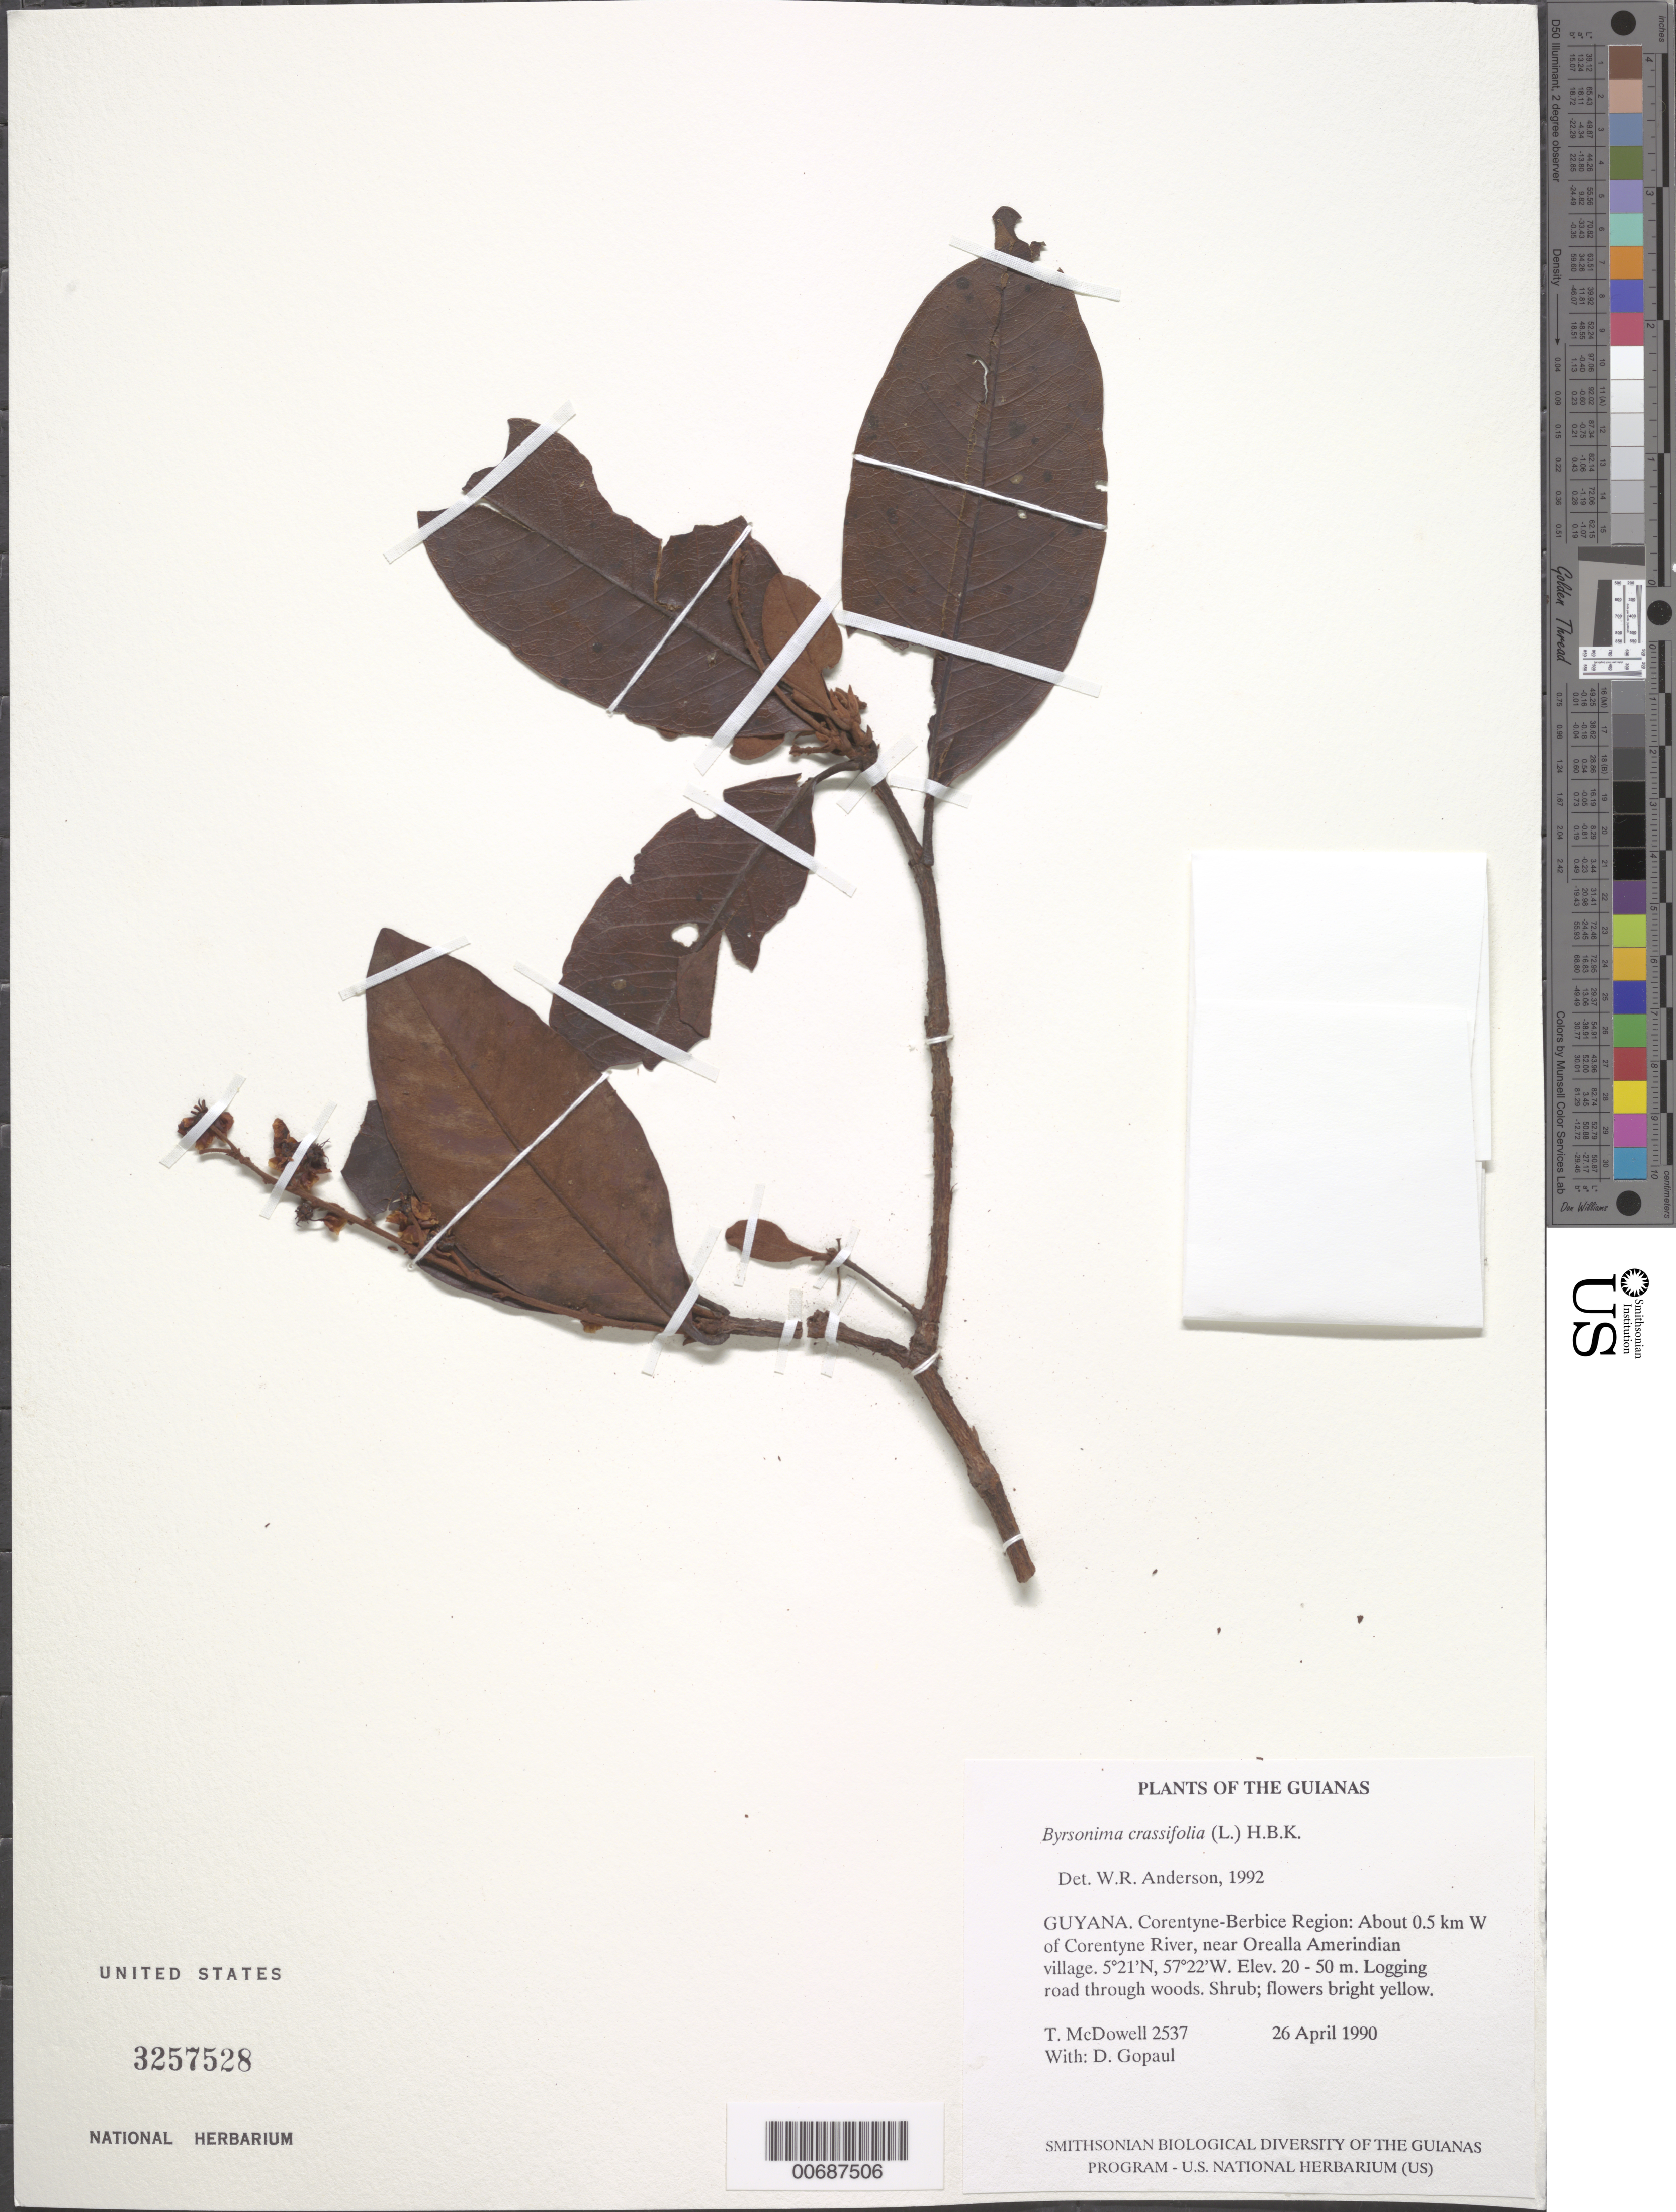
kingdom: Plantae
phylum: Tracheophyta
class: Magnoliopsida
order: Malpighiales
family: Malpighiaceae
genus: Byrsonima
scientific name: Byrsonima crassifolia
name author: (L.) Kunth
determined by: Anderson, W. R., (MICH), University of Michigan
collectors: T. McDowell & D. Gopaul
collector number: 2537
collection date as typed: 26 April 1990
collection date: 1990-04-26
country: Guyana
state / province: E. Berbice-Corentyne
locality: About 0.5 km W of Corentyne River, near Orealla Amerindian village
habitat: Logging road through woods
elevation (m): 20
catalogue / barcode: US 3257528